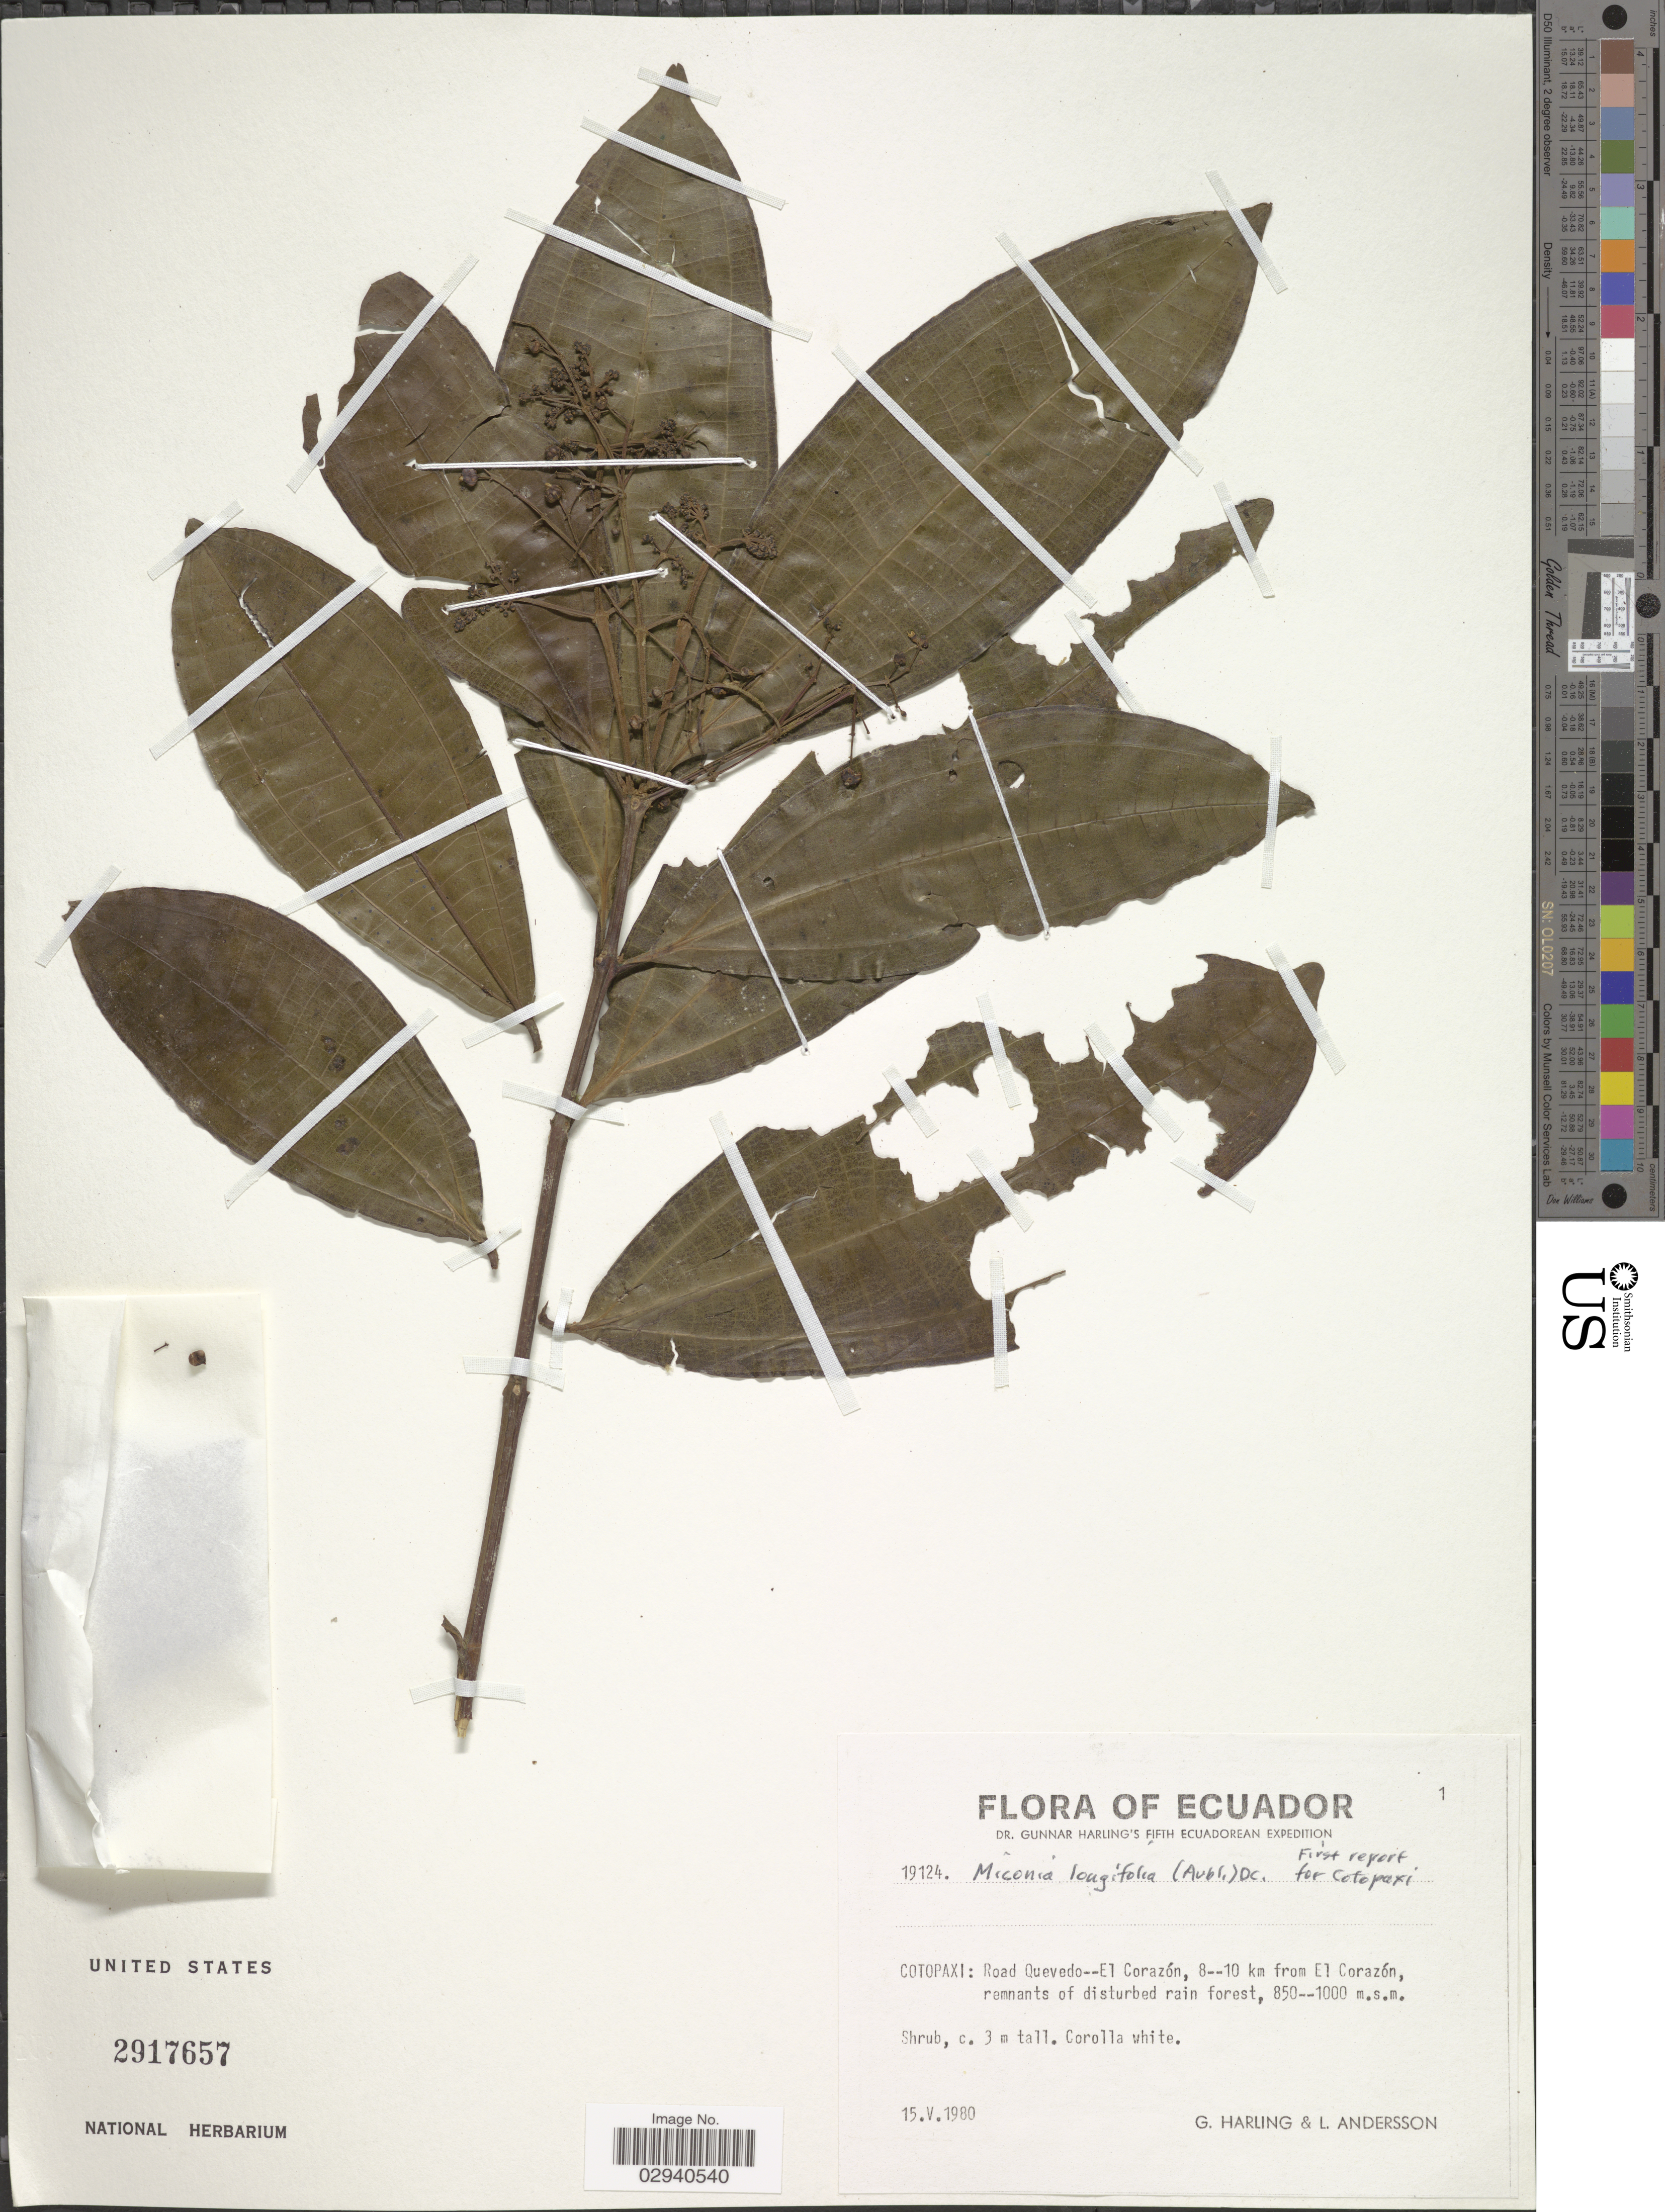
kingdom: Plantae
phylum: Tracheophyta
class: Magnoliopsida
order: Myrtales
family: Melastomataceae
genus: Miconia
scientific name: Miconia longifolia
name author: (Aubl.) DC.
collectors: G. Harling & L. Andersson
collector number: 19124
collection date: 1980-05-15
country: Ecuador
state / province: Cotopaxi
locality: Road Quevedo--El Corazón, 8--10 km from El Corazón, remnants of disturbed rain forest.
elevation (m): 850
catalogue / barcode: US 2917657